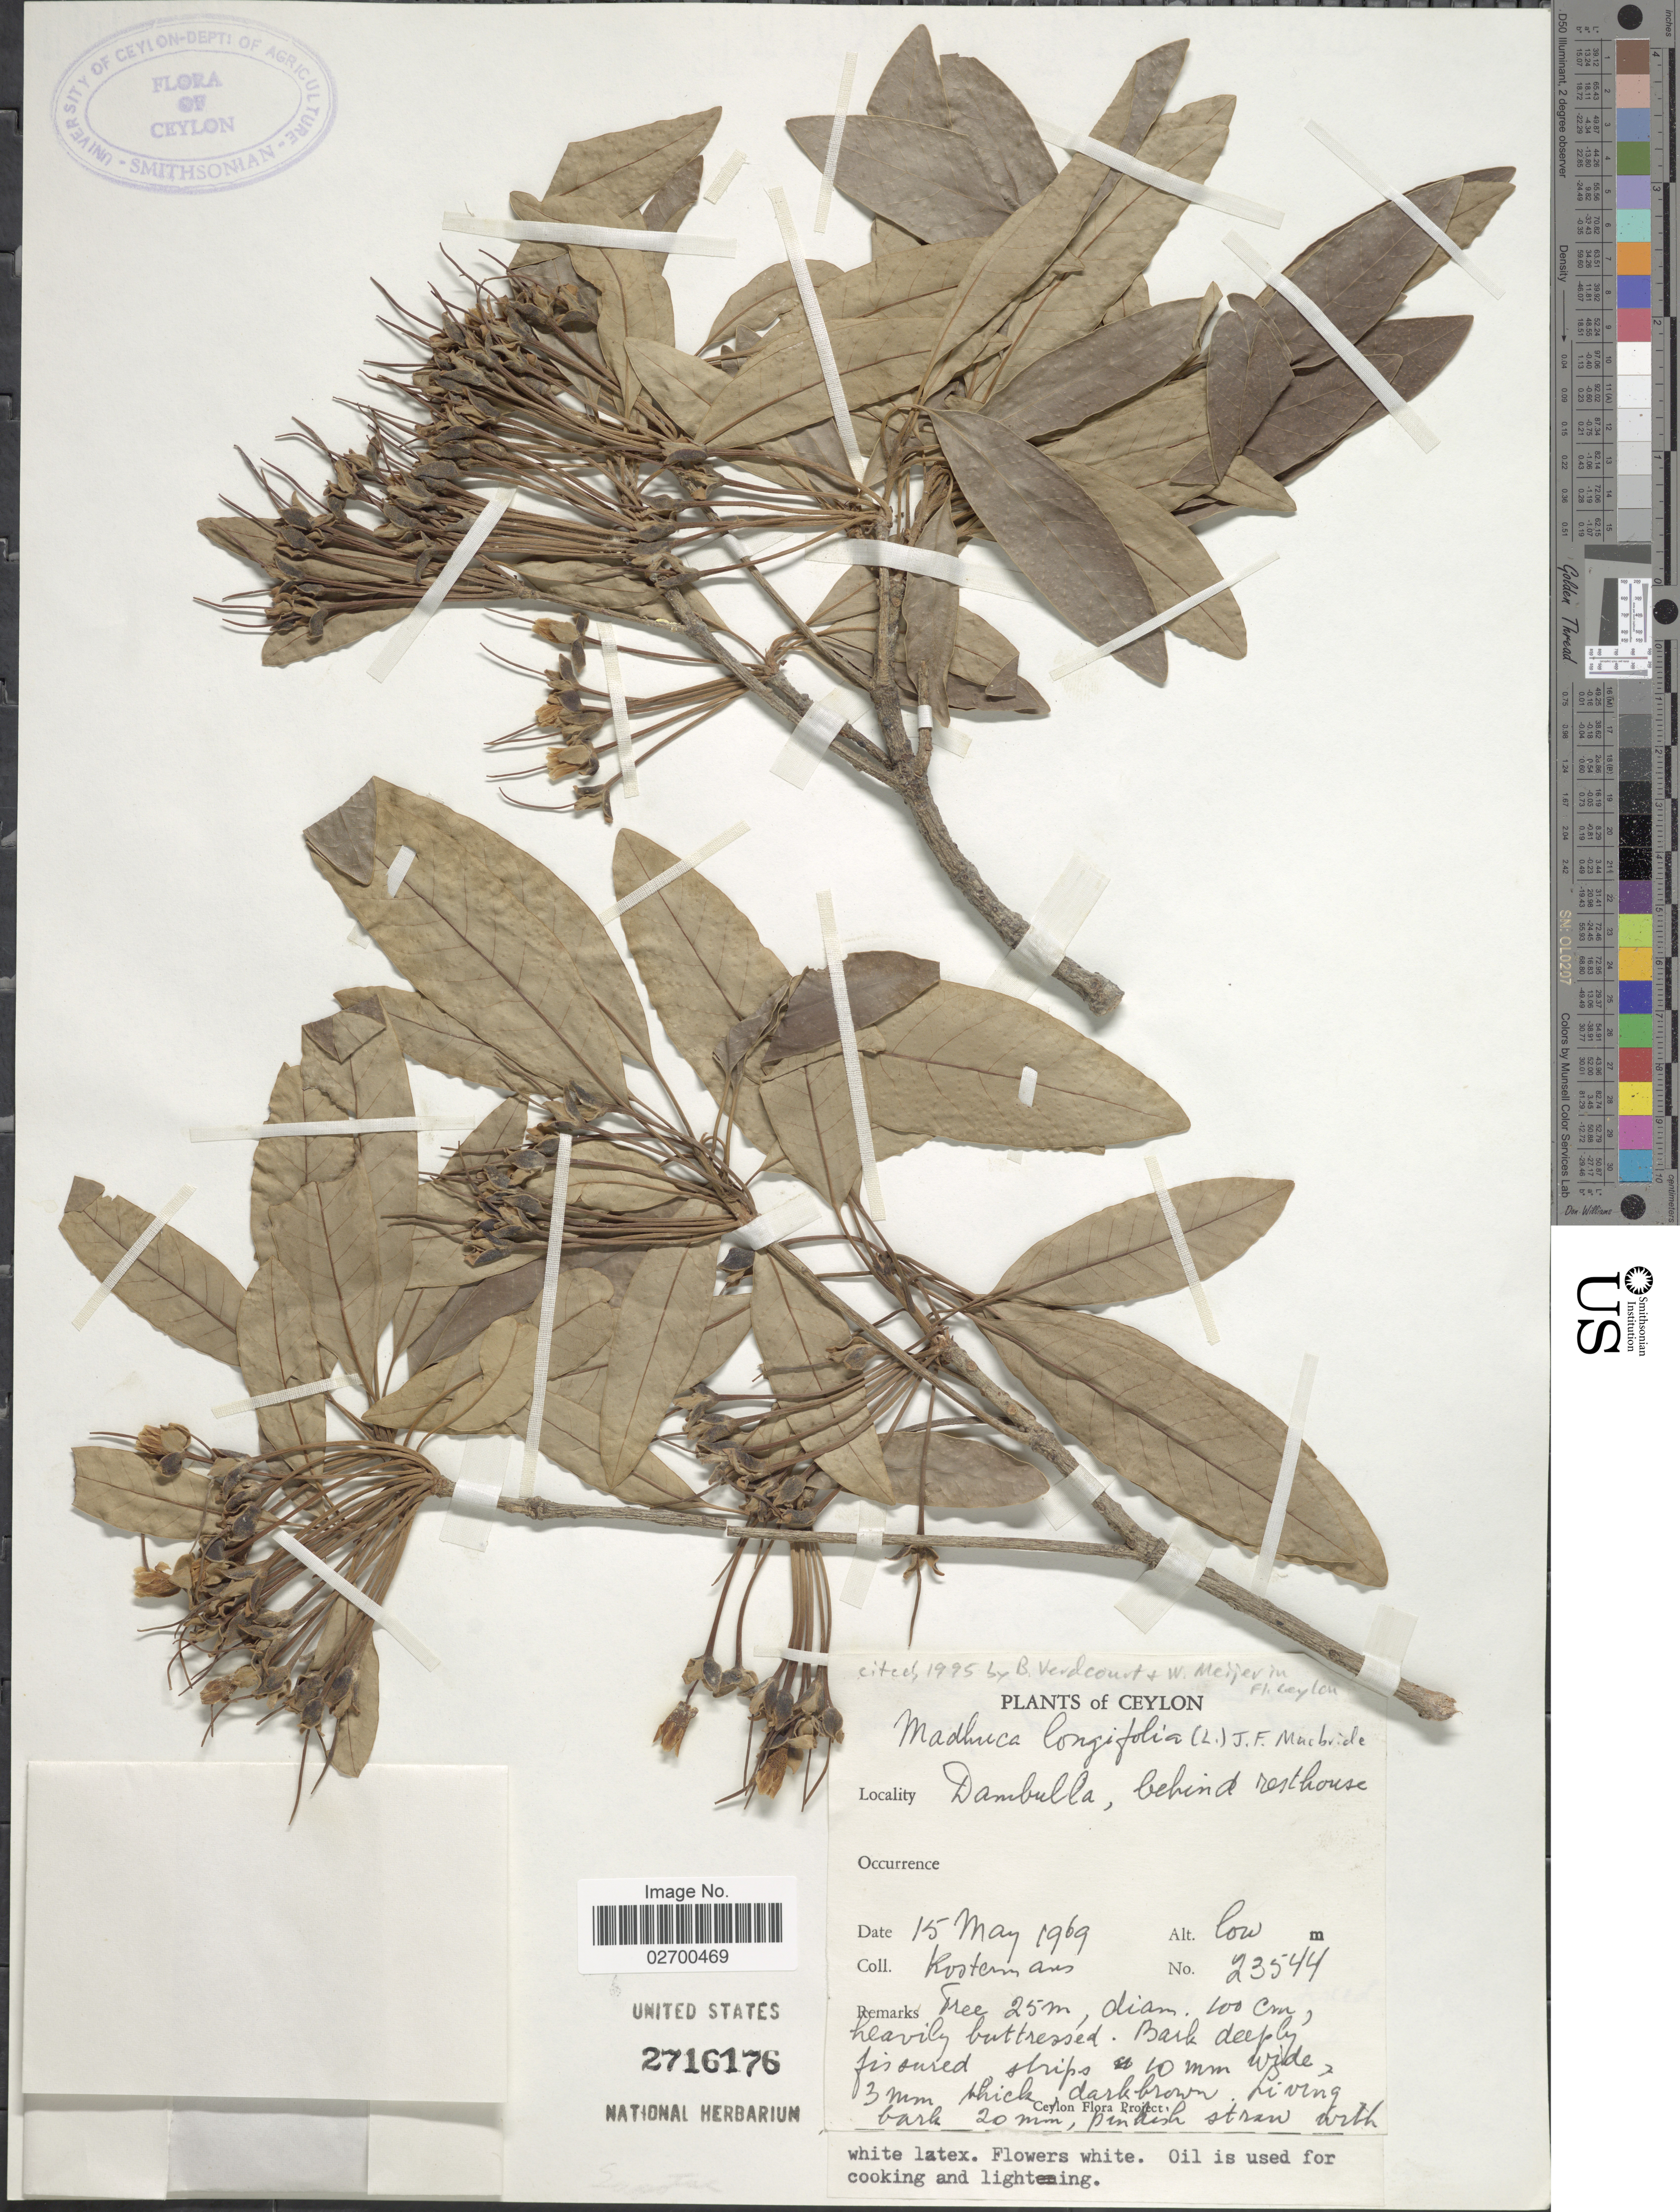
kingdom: Plantae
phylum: Tracheophyta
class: Magnoliopsida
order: Ericales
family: Sapotaceae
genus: Madhuca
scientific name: Madhuca longifolia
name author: (J. Koenig ex L.) J.F. Macbr.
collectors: Kostermans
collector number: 23544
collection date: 1969-05-15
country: Sri Lanka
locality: Ceylon. Dambulla, behind resthouse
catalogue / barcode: US 2716176